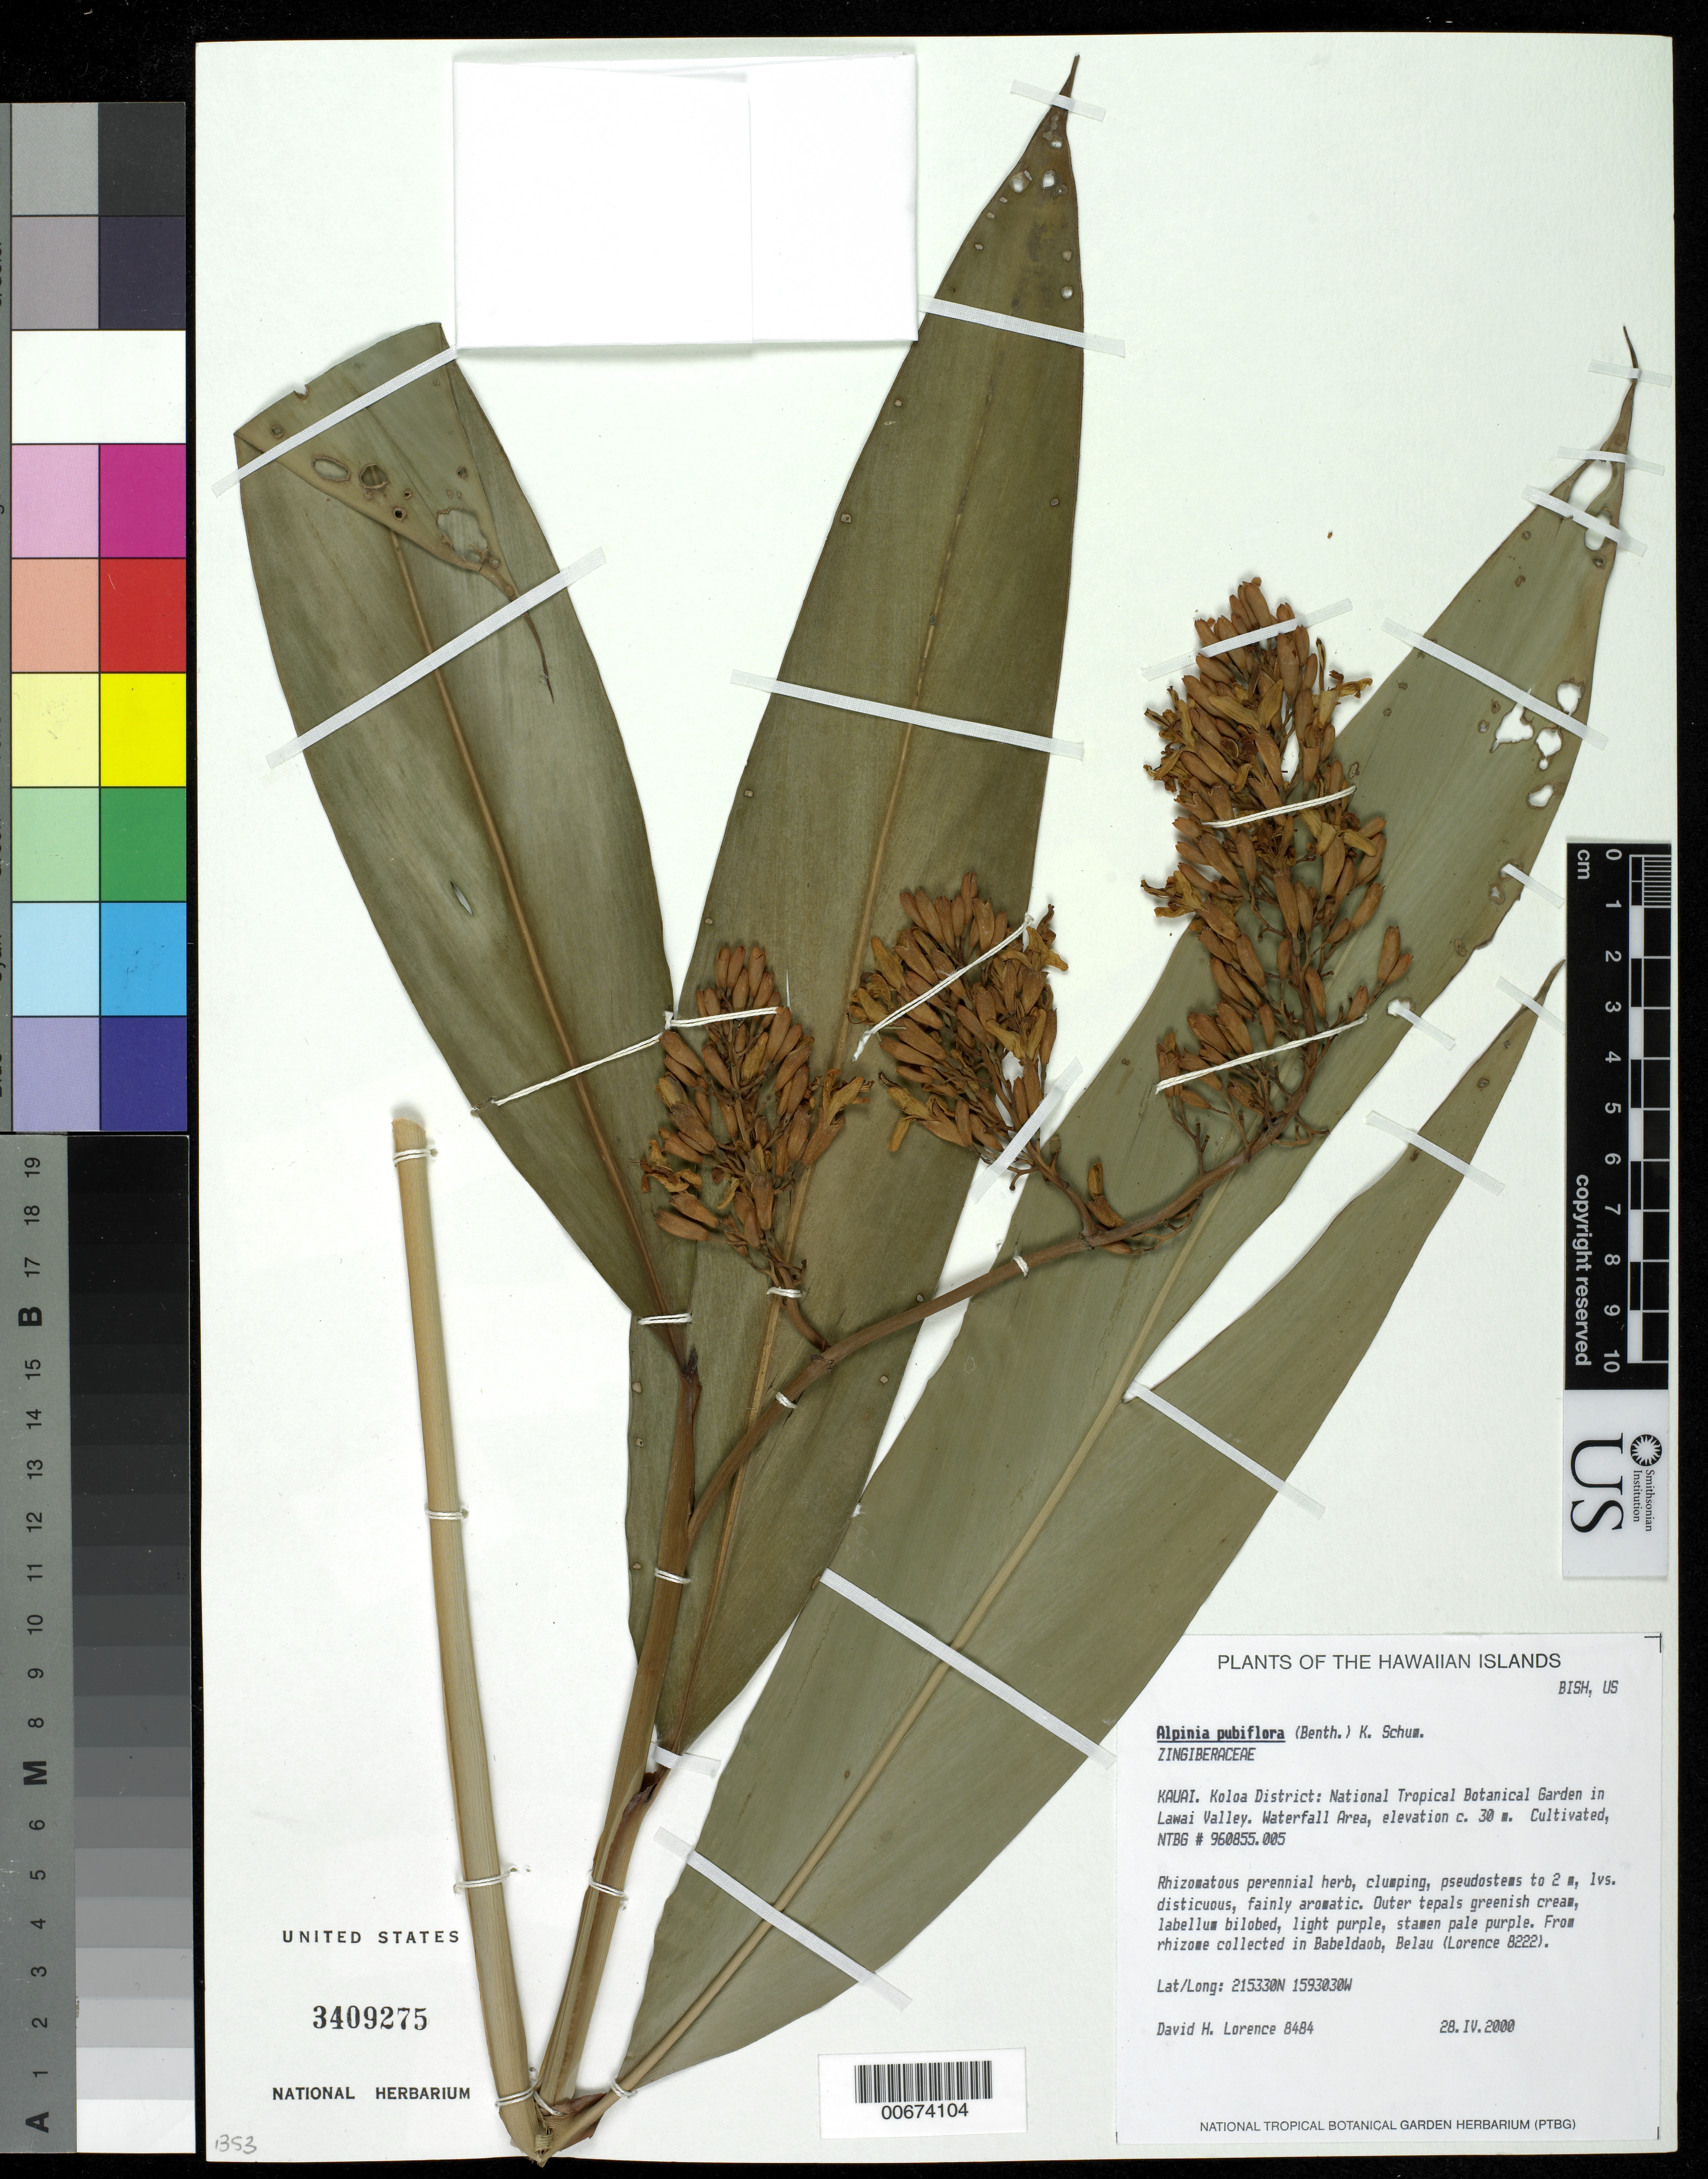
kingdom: Plantae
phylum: Tracheophyta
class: Liliopsida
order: Zingiberales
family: Zingiberaceae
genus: Alpinia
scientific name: Alpinia pubiflora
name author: (Benth.) K. Schum.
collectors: D. Lorence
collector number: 8484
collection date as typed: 28 Apr 2000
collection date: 2000-04-28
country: United States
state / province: Hawaii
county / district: Kauai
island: Kaua'i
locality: National Tropical Botanical Garden in Lawai Valley. Waterfall Area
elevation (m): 30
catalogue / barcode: US 3409275